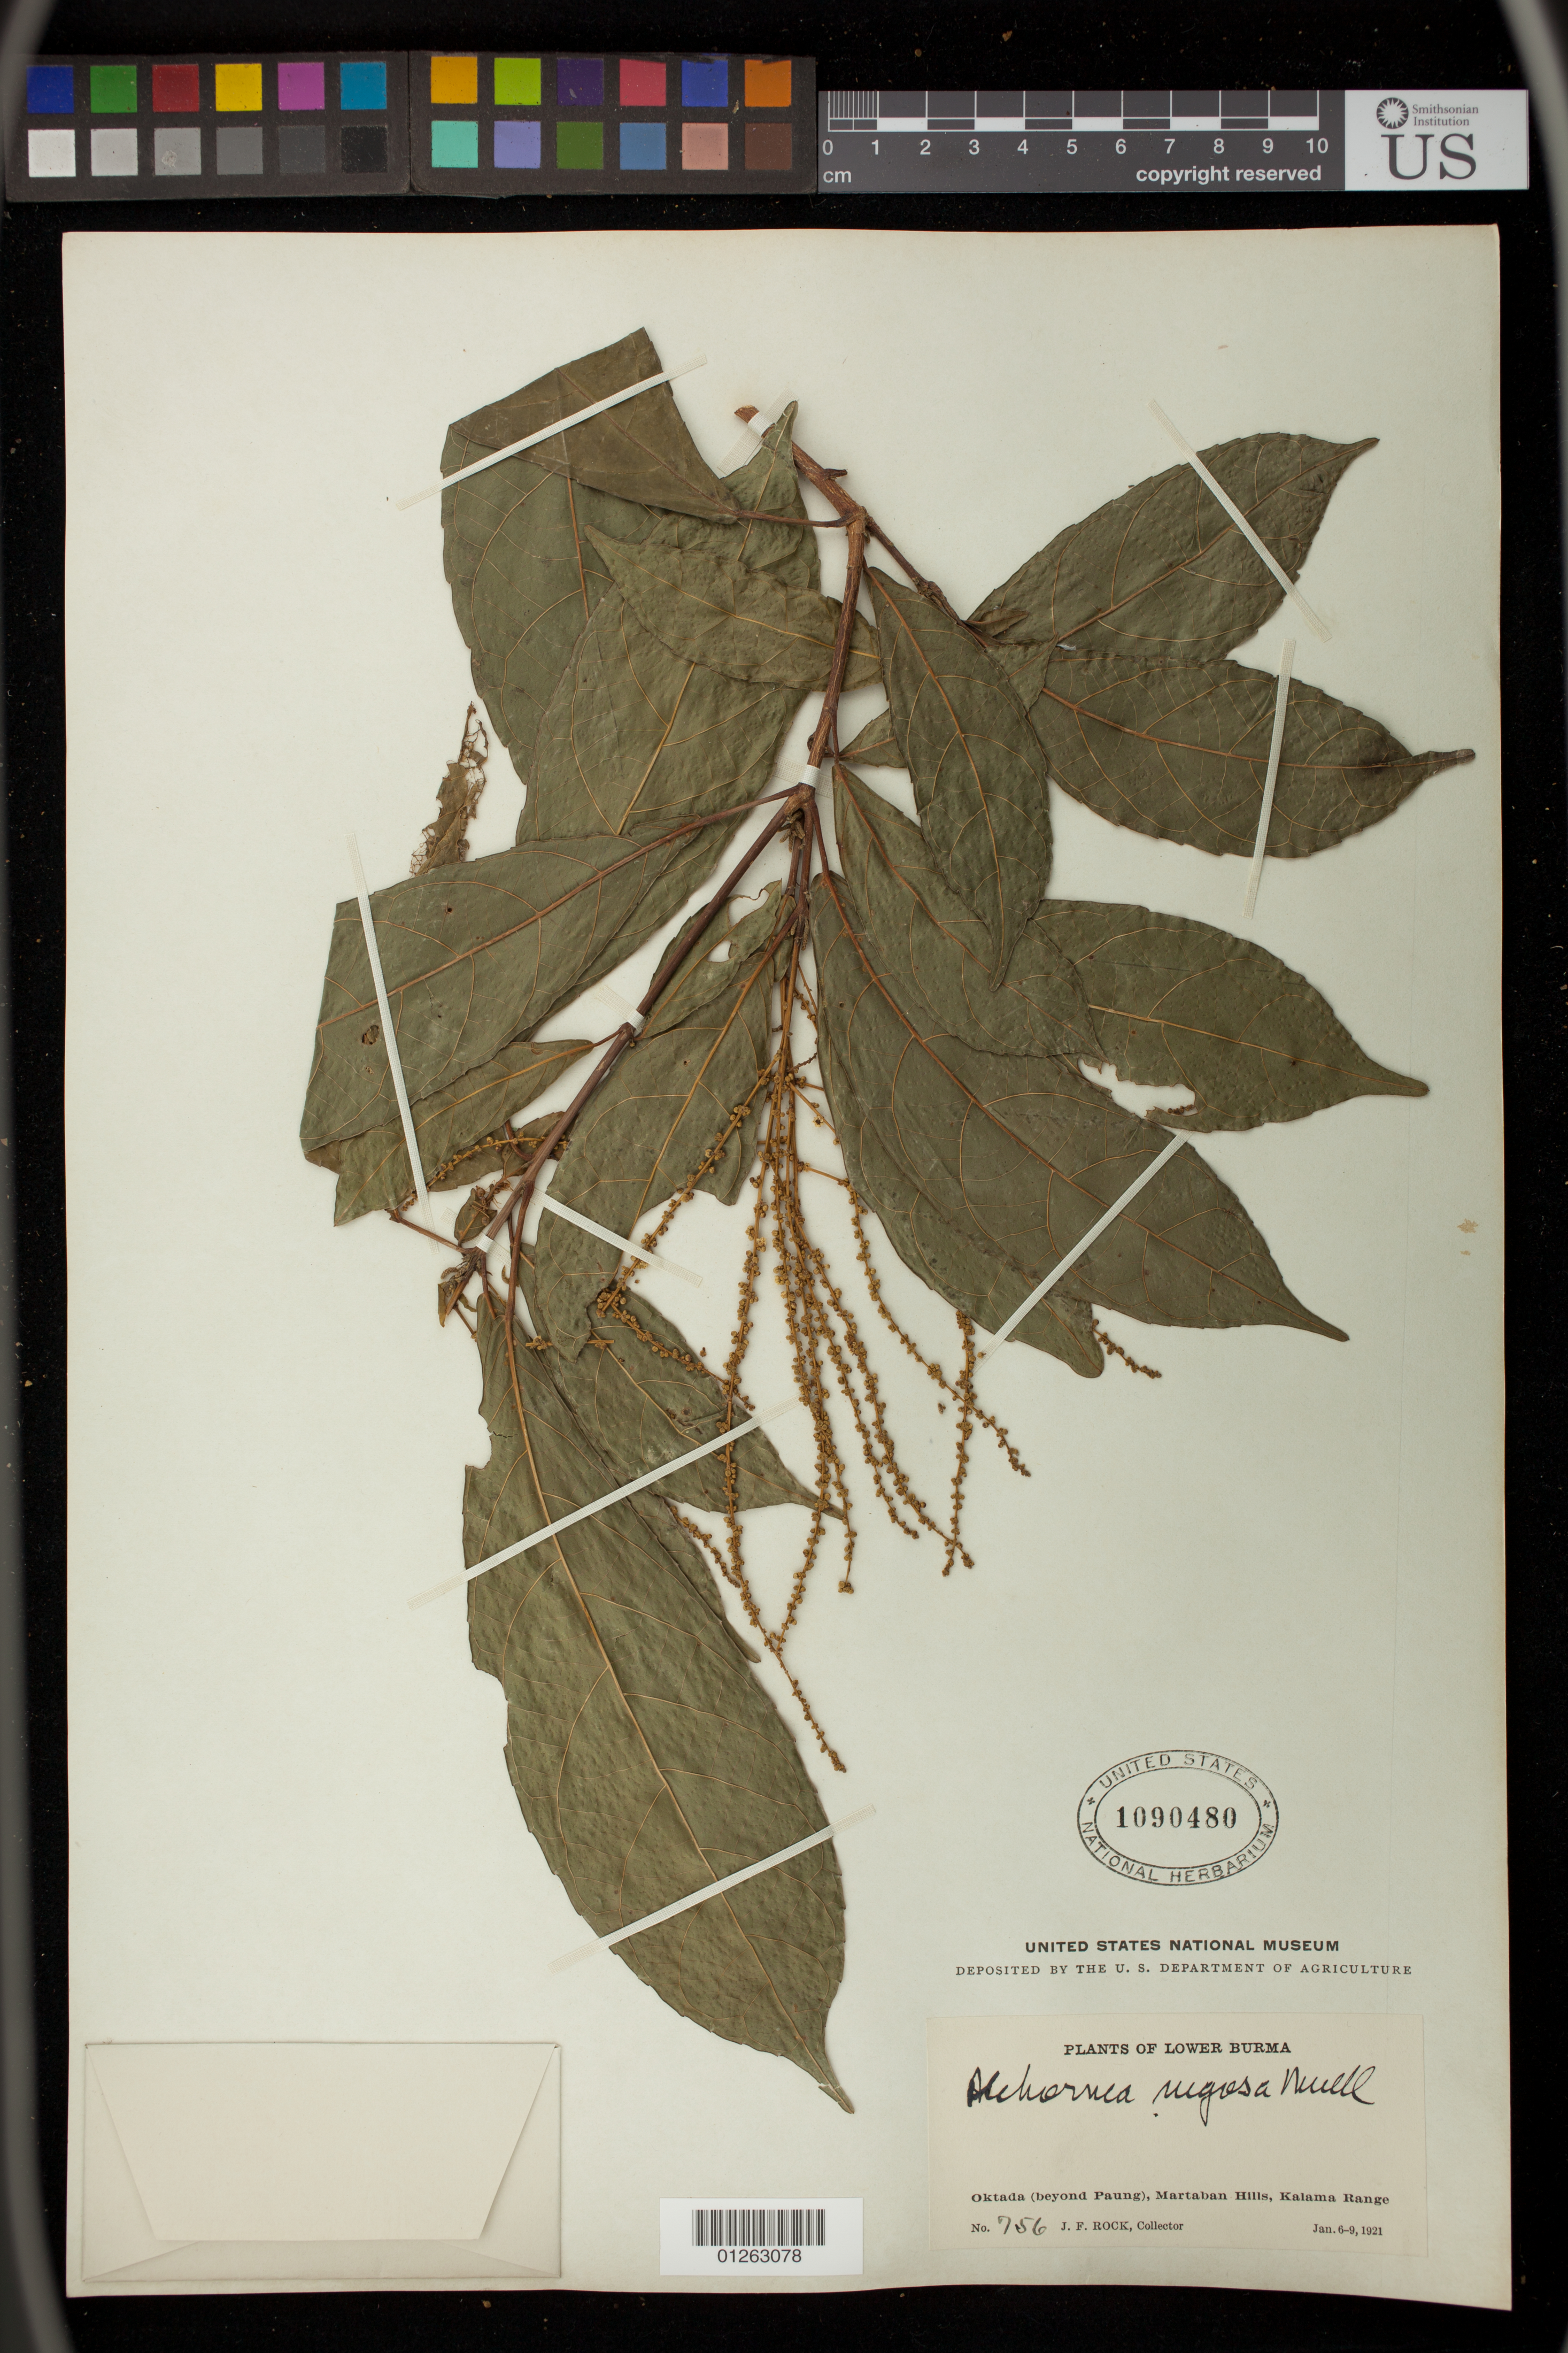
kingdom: Plantae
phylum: Tracheophyta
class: Magnoliopsida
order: Malpighiales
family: Euphorbiaceae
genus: Alchornea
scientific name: Alchornea rugosa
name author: (Lour.) Müll. Arg.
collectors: J. Rock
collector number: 756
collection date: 1921-01-06/1921-01-09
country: Myanmar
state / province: Mon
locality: Oktada (beyond Paung), Martaban Hills, Kalama Range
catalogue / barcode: US 1090480